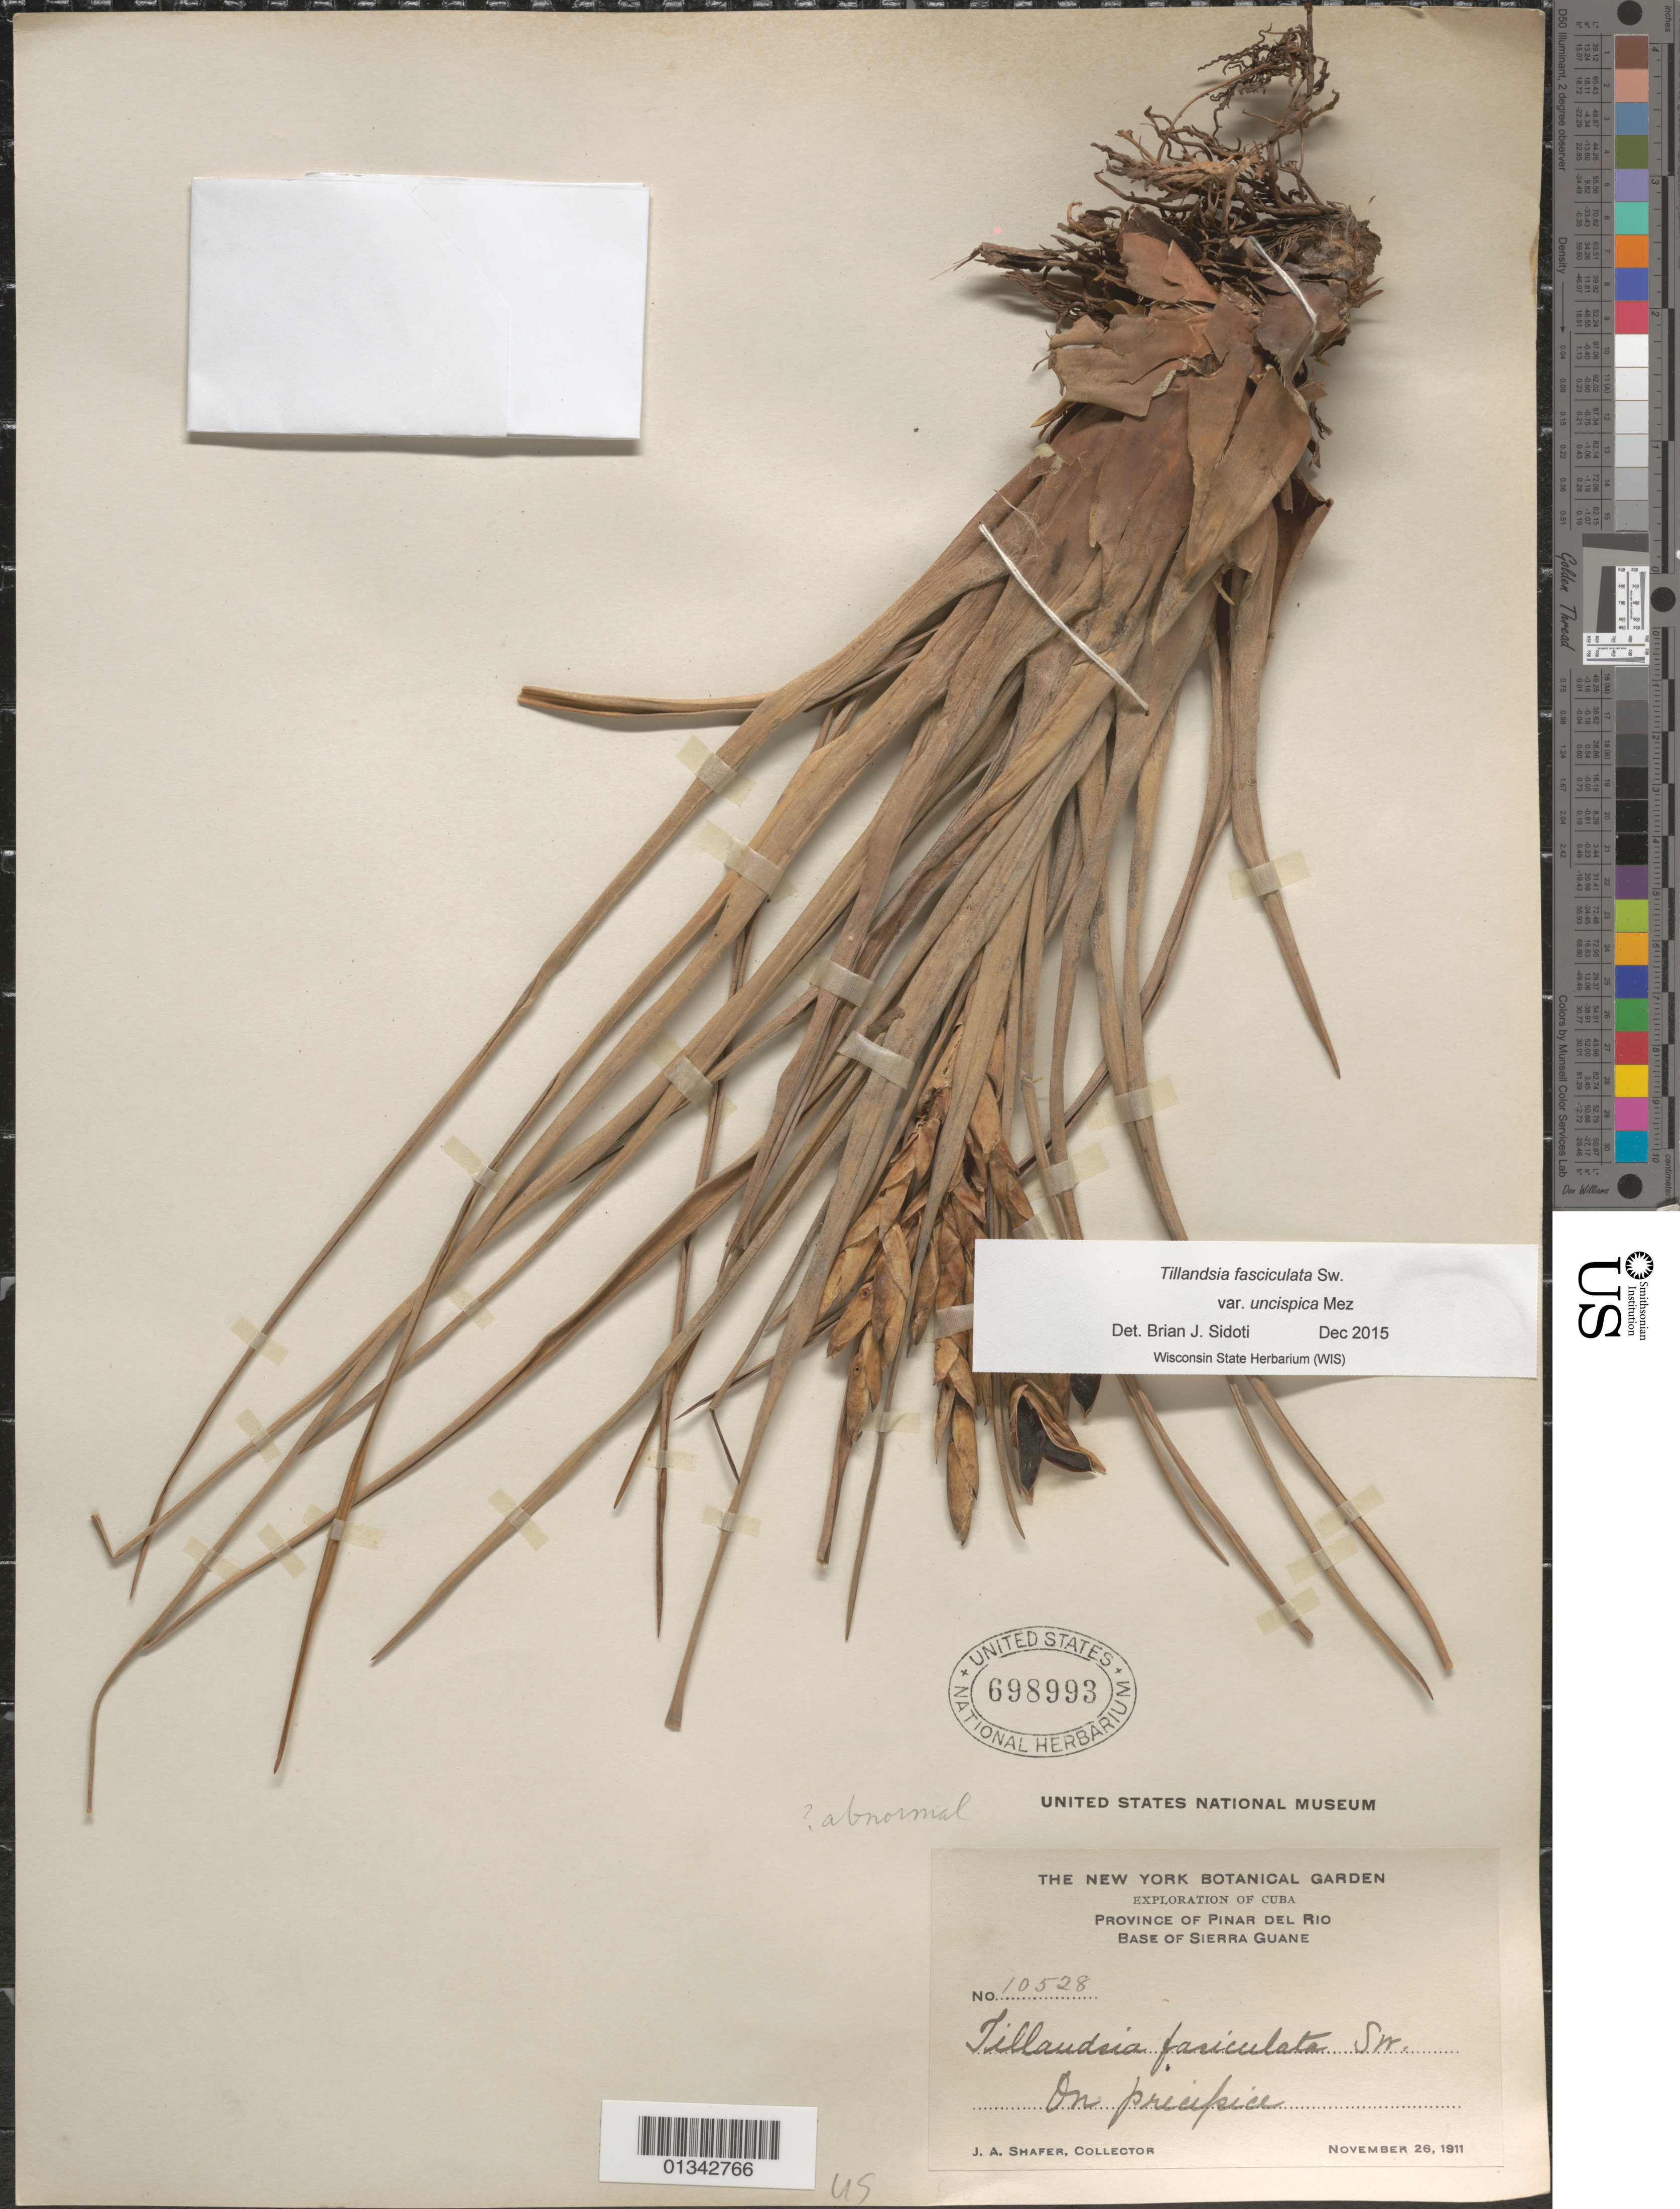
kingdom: Plantae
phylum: Tracheophyta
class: Liliopsida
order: Poales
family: Bromeliaceae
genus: Tillandsia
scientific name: Tillandsia fasciculata var. uncispica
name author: Mez in A. DC.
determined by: Sidoti, B. J.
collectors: J. A. Shafer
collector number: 10528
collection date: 1911-11-26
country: Cuba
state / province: Pinar del Rio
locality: Sierra Guane, at base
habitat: On precipice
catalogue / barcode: US 698993